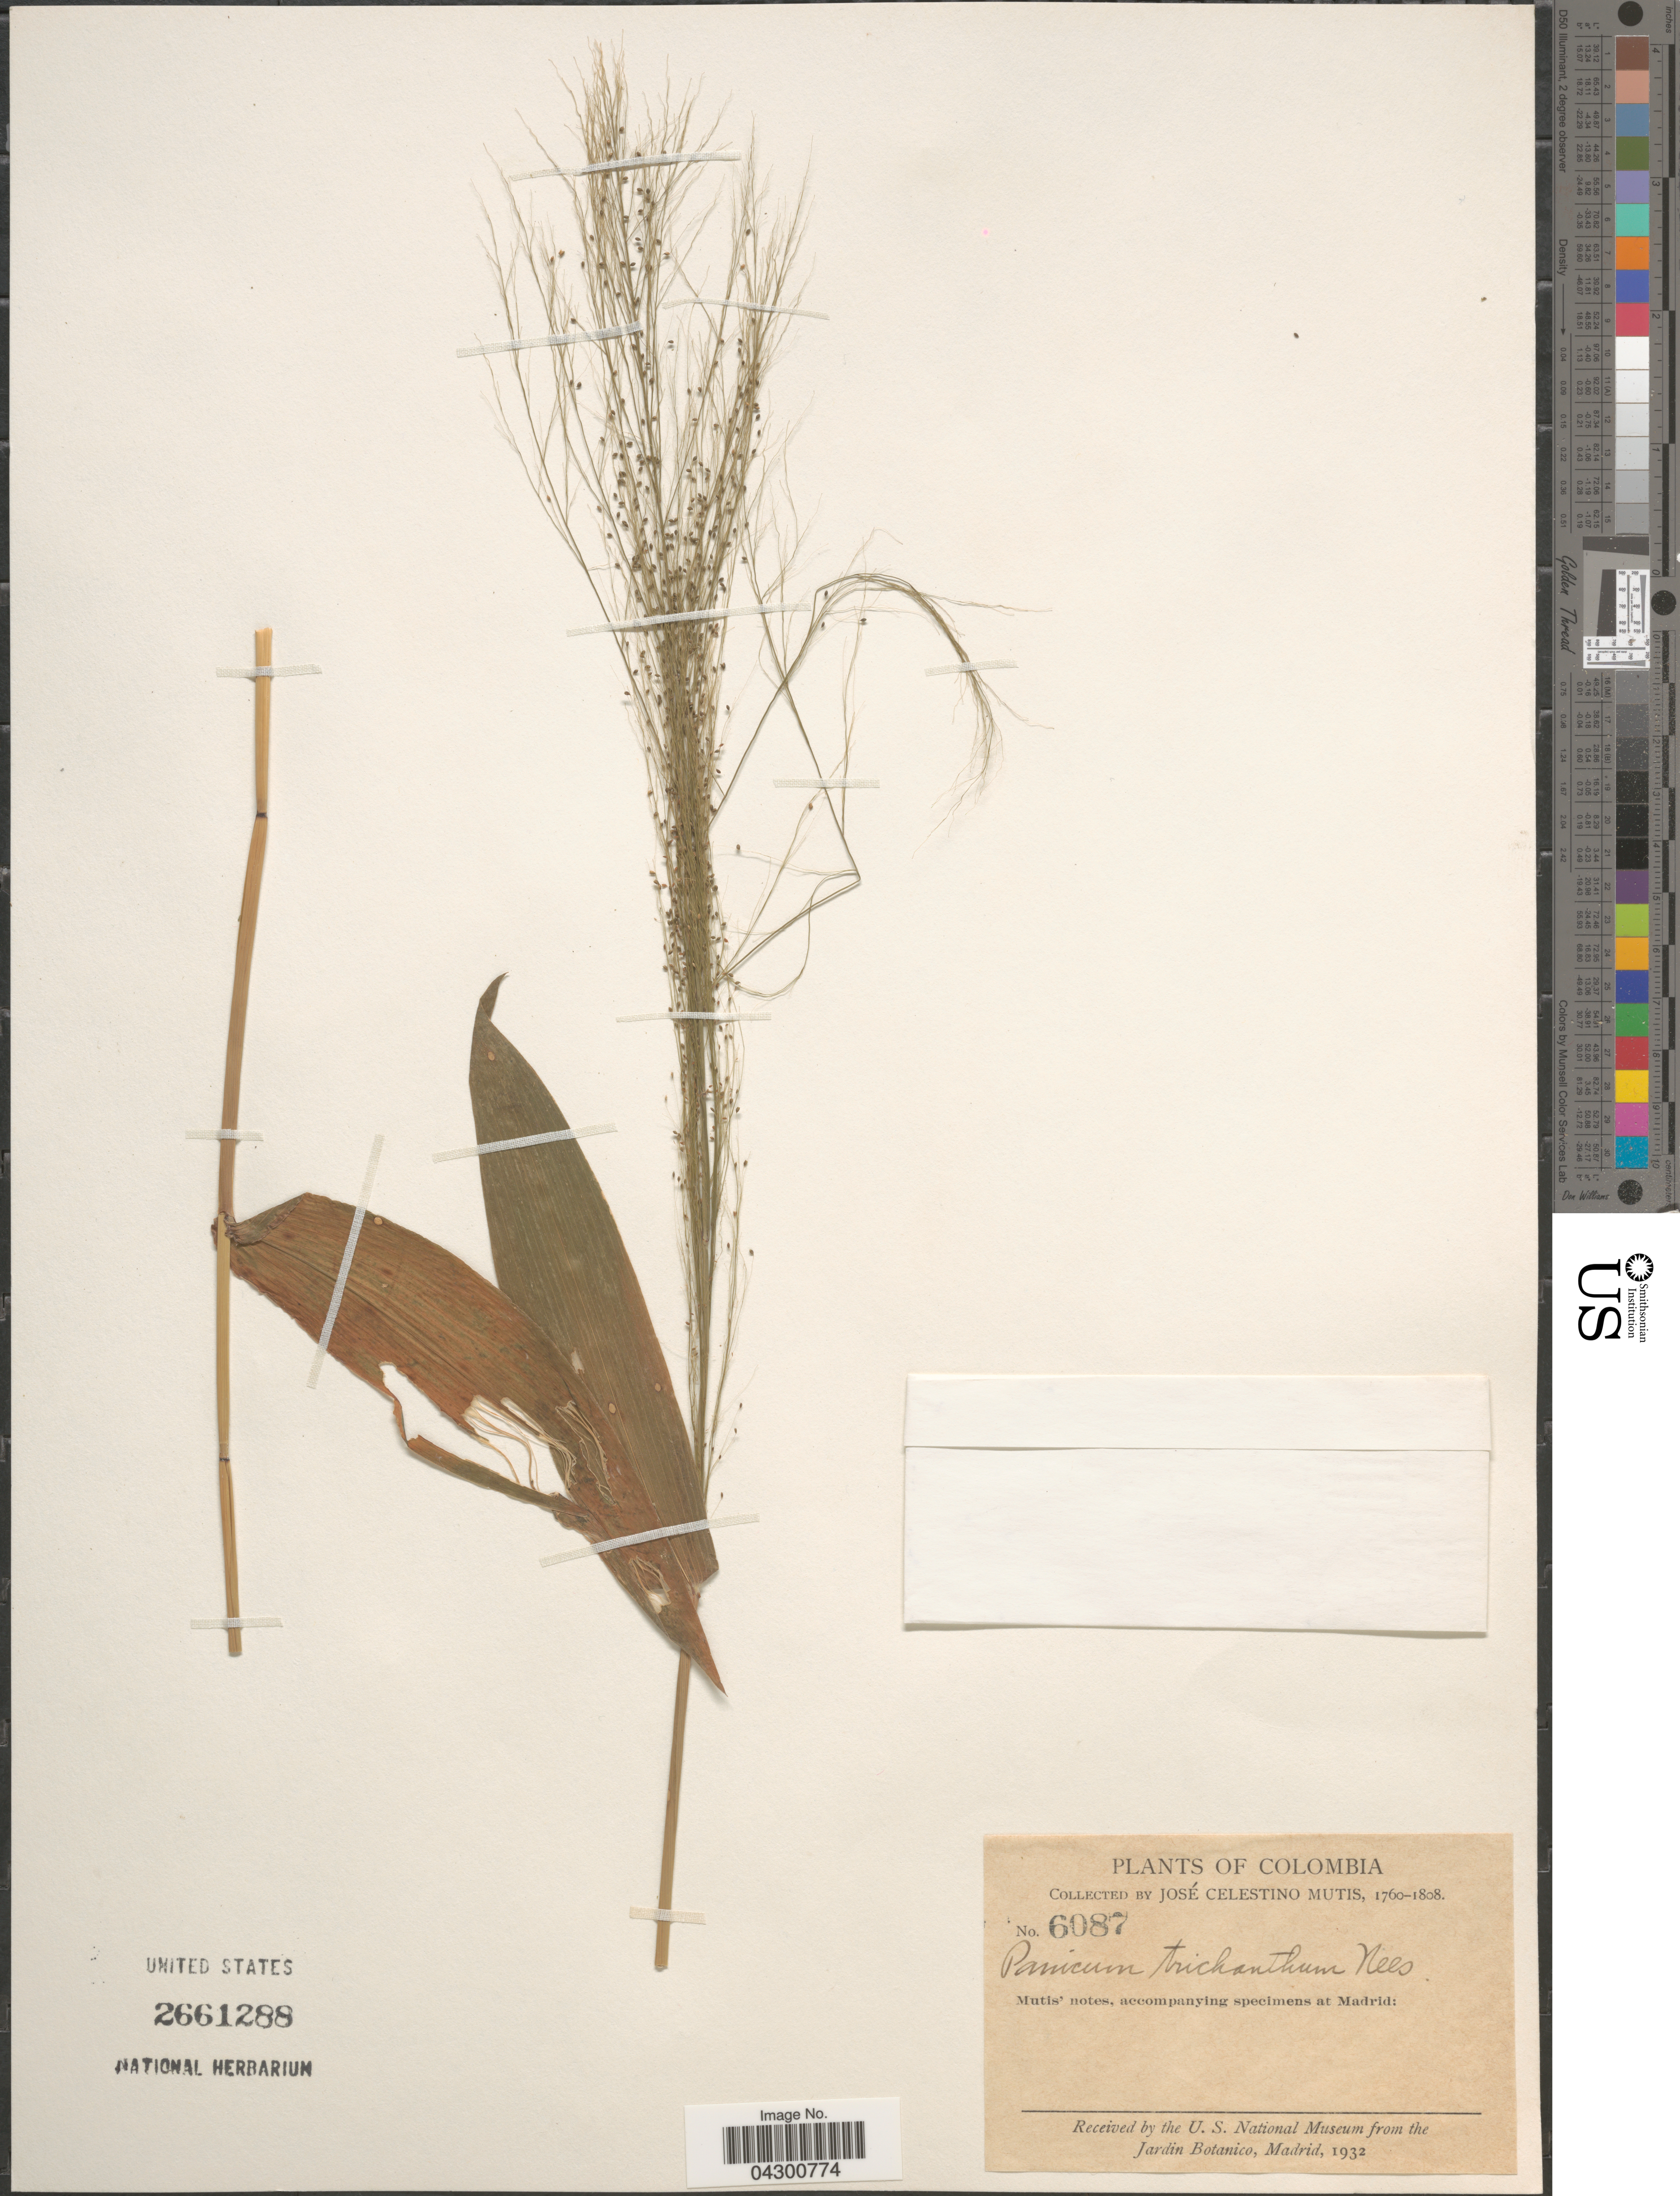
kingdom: Plantae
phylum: Tracheophyta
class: Liliopsida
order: Poales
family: Poaceae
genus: Panicum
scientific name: Panicum trichanthum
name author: Nees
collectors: J. C. B. Mutis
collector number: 6087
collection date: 1760/1808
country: Colombia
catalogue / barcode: US 2661288